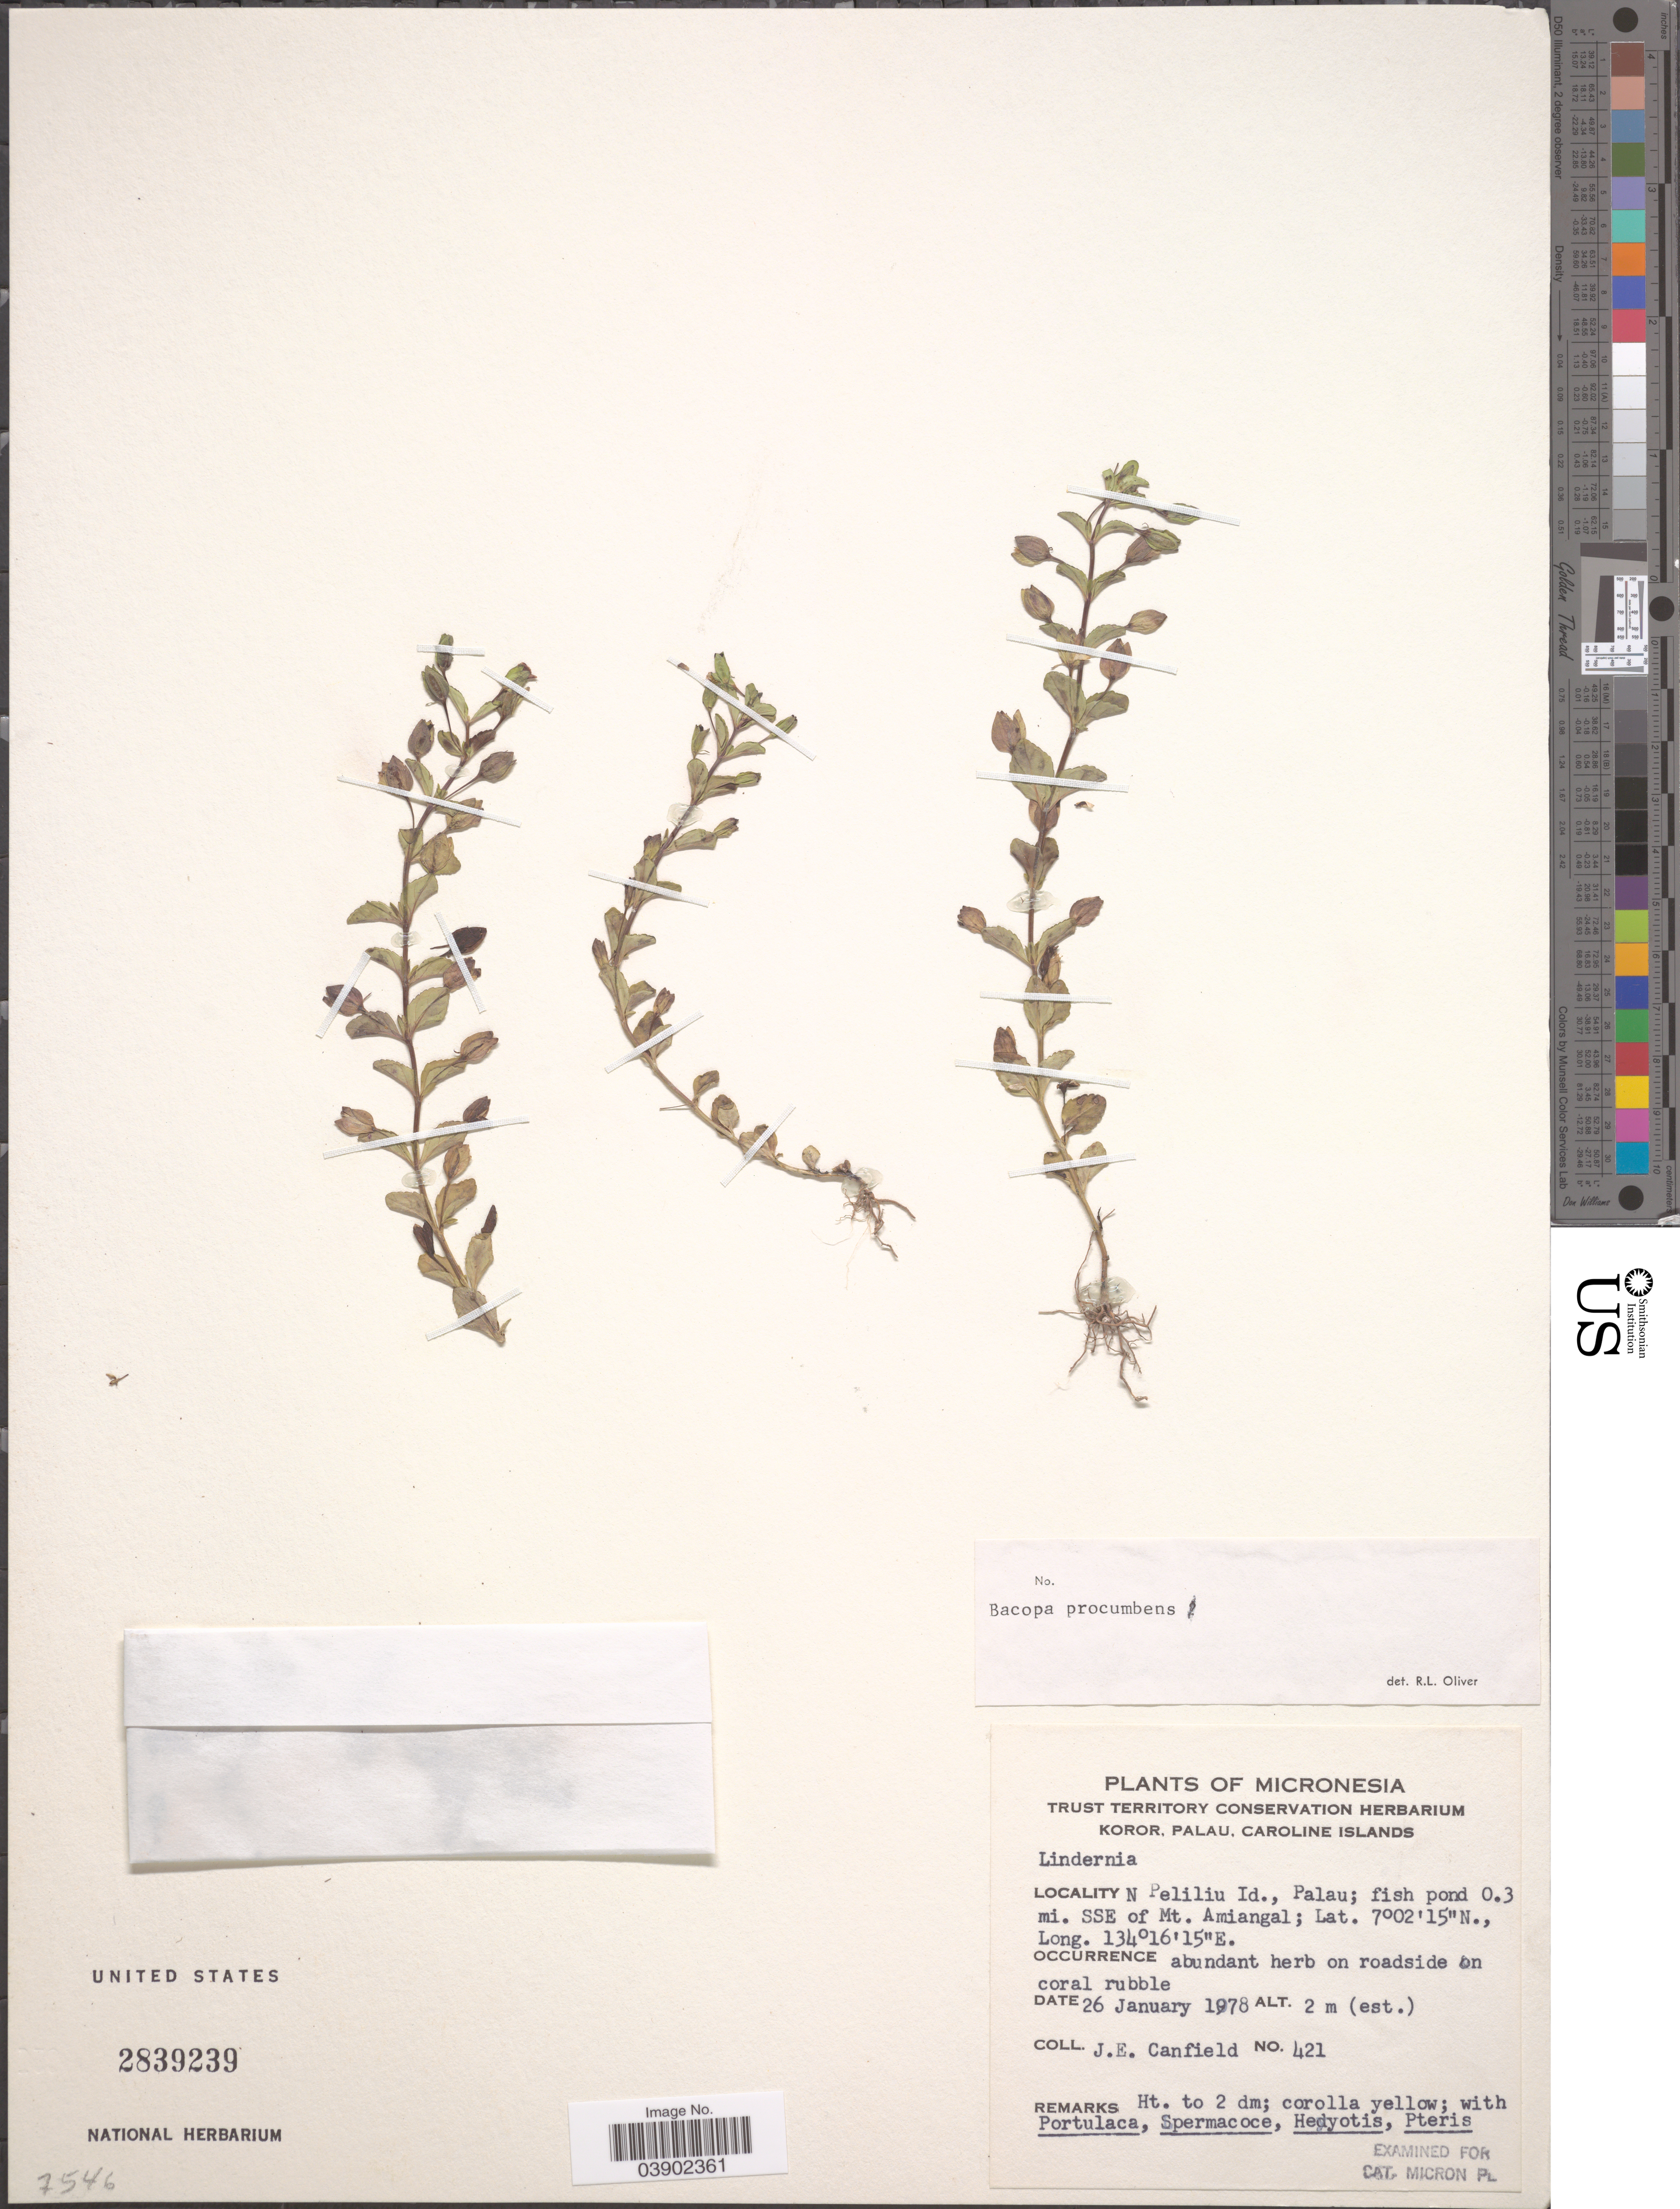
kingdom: Plantae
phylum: Tracheophyta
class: Magnoliopsida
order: Lamiales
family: Plantaginaceae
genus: Bacopa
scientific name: Bacopa procumbens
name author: (Mill.) Greenm.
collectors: J. E. Canfield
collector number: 421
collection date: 1978-01-26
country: Palau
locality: N Peliliu Id., Palau; fish pond 0.3 mi. SSE of Mt. Amiangal.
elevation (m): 2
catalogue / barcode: US 2839239